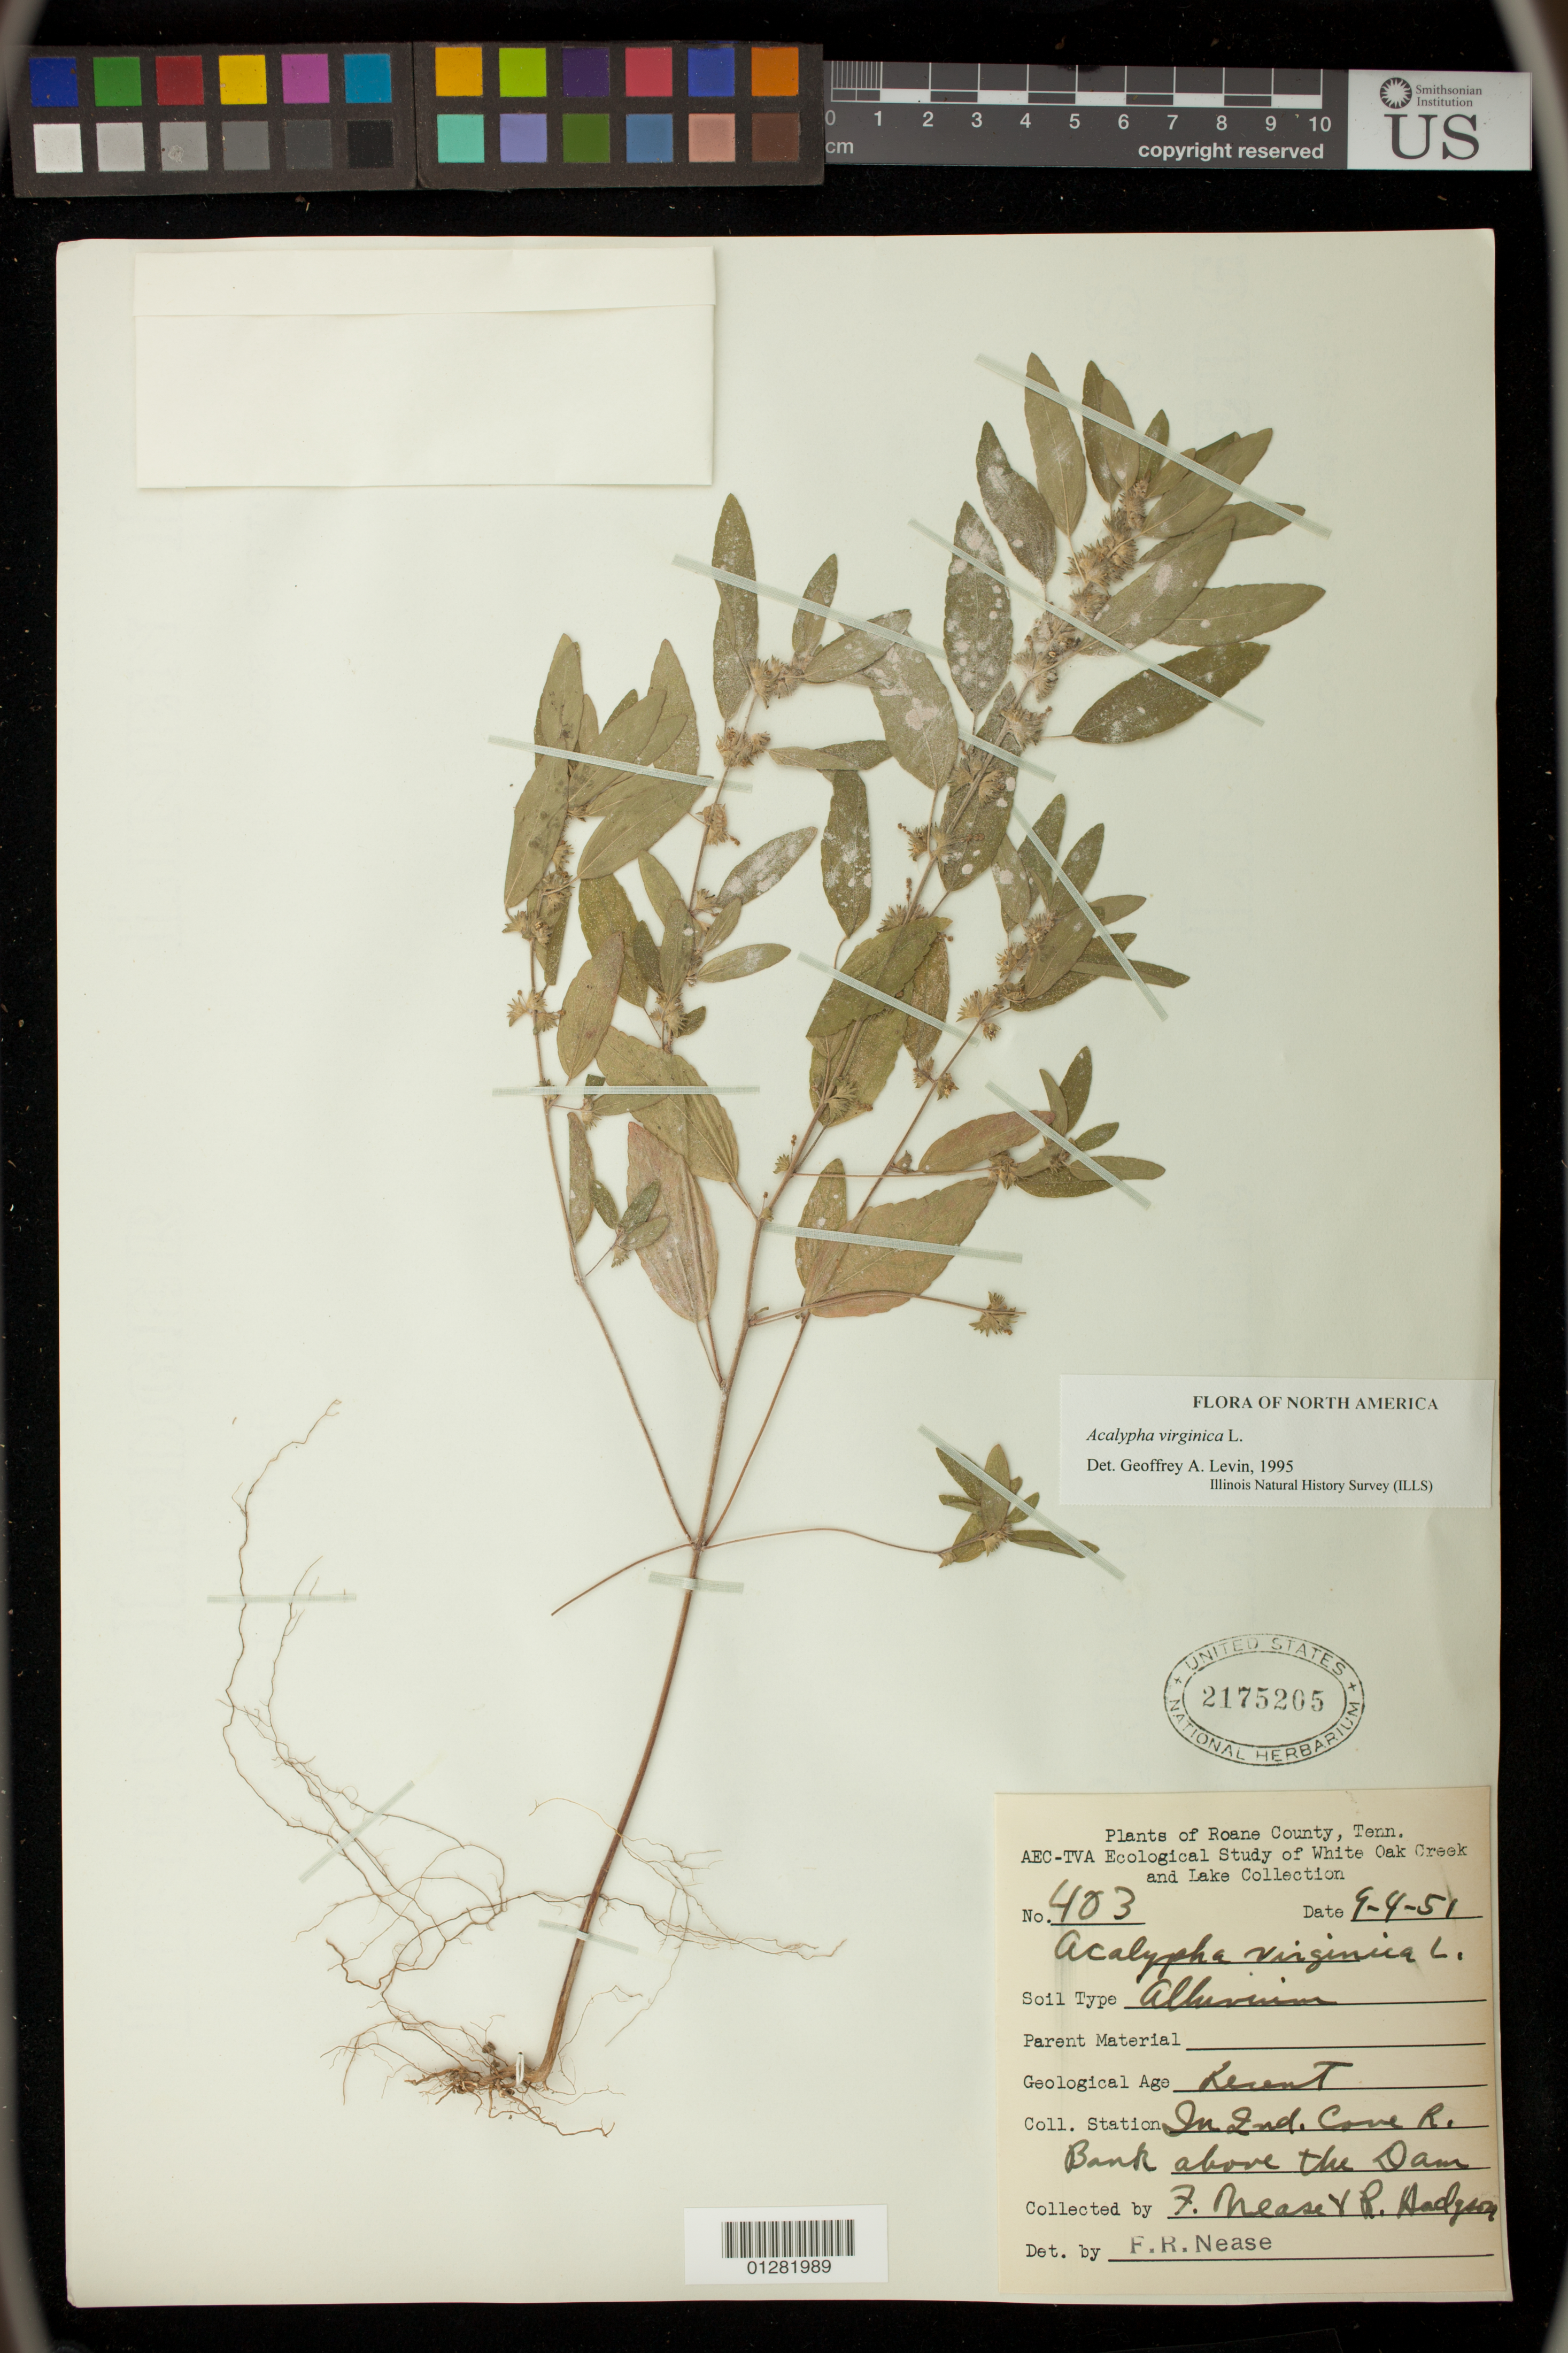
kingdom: Plantae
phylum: Tracheophyta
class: Magnoliopsida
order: Malpighiales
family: Euphorbiaceae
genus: Acalypha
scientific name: Acalypha virginica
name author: L.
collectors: F. Nease & -. Hodgson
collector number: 403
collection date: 1951-09-04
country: United States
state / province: Tennessee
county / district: Roane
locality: White Oak Creek and Lake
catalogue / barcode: US 2175205